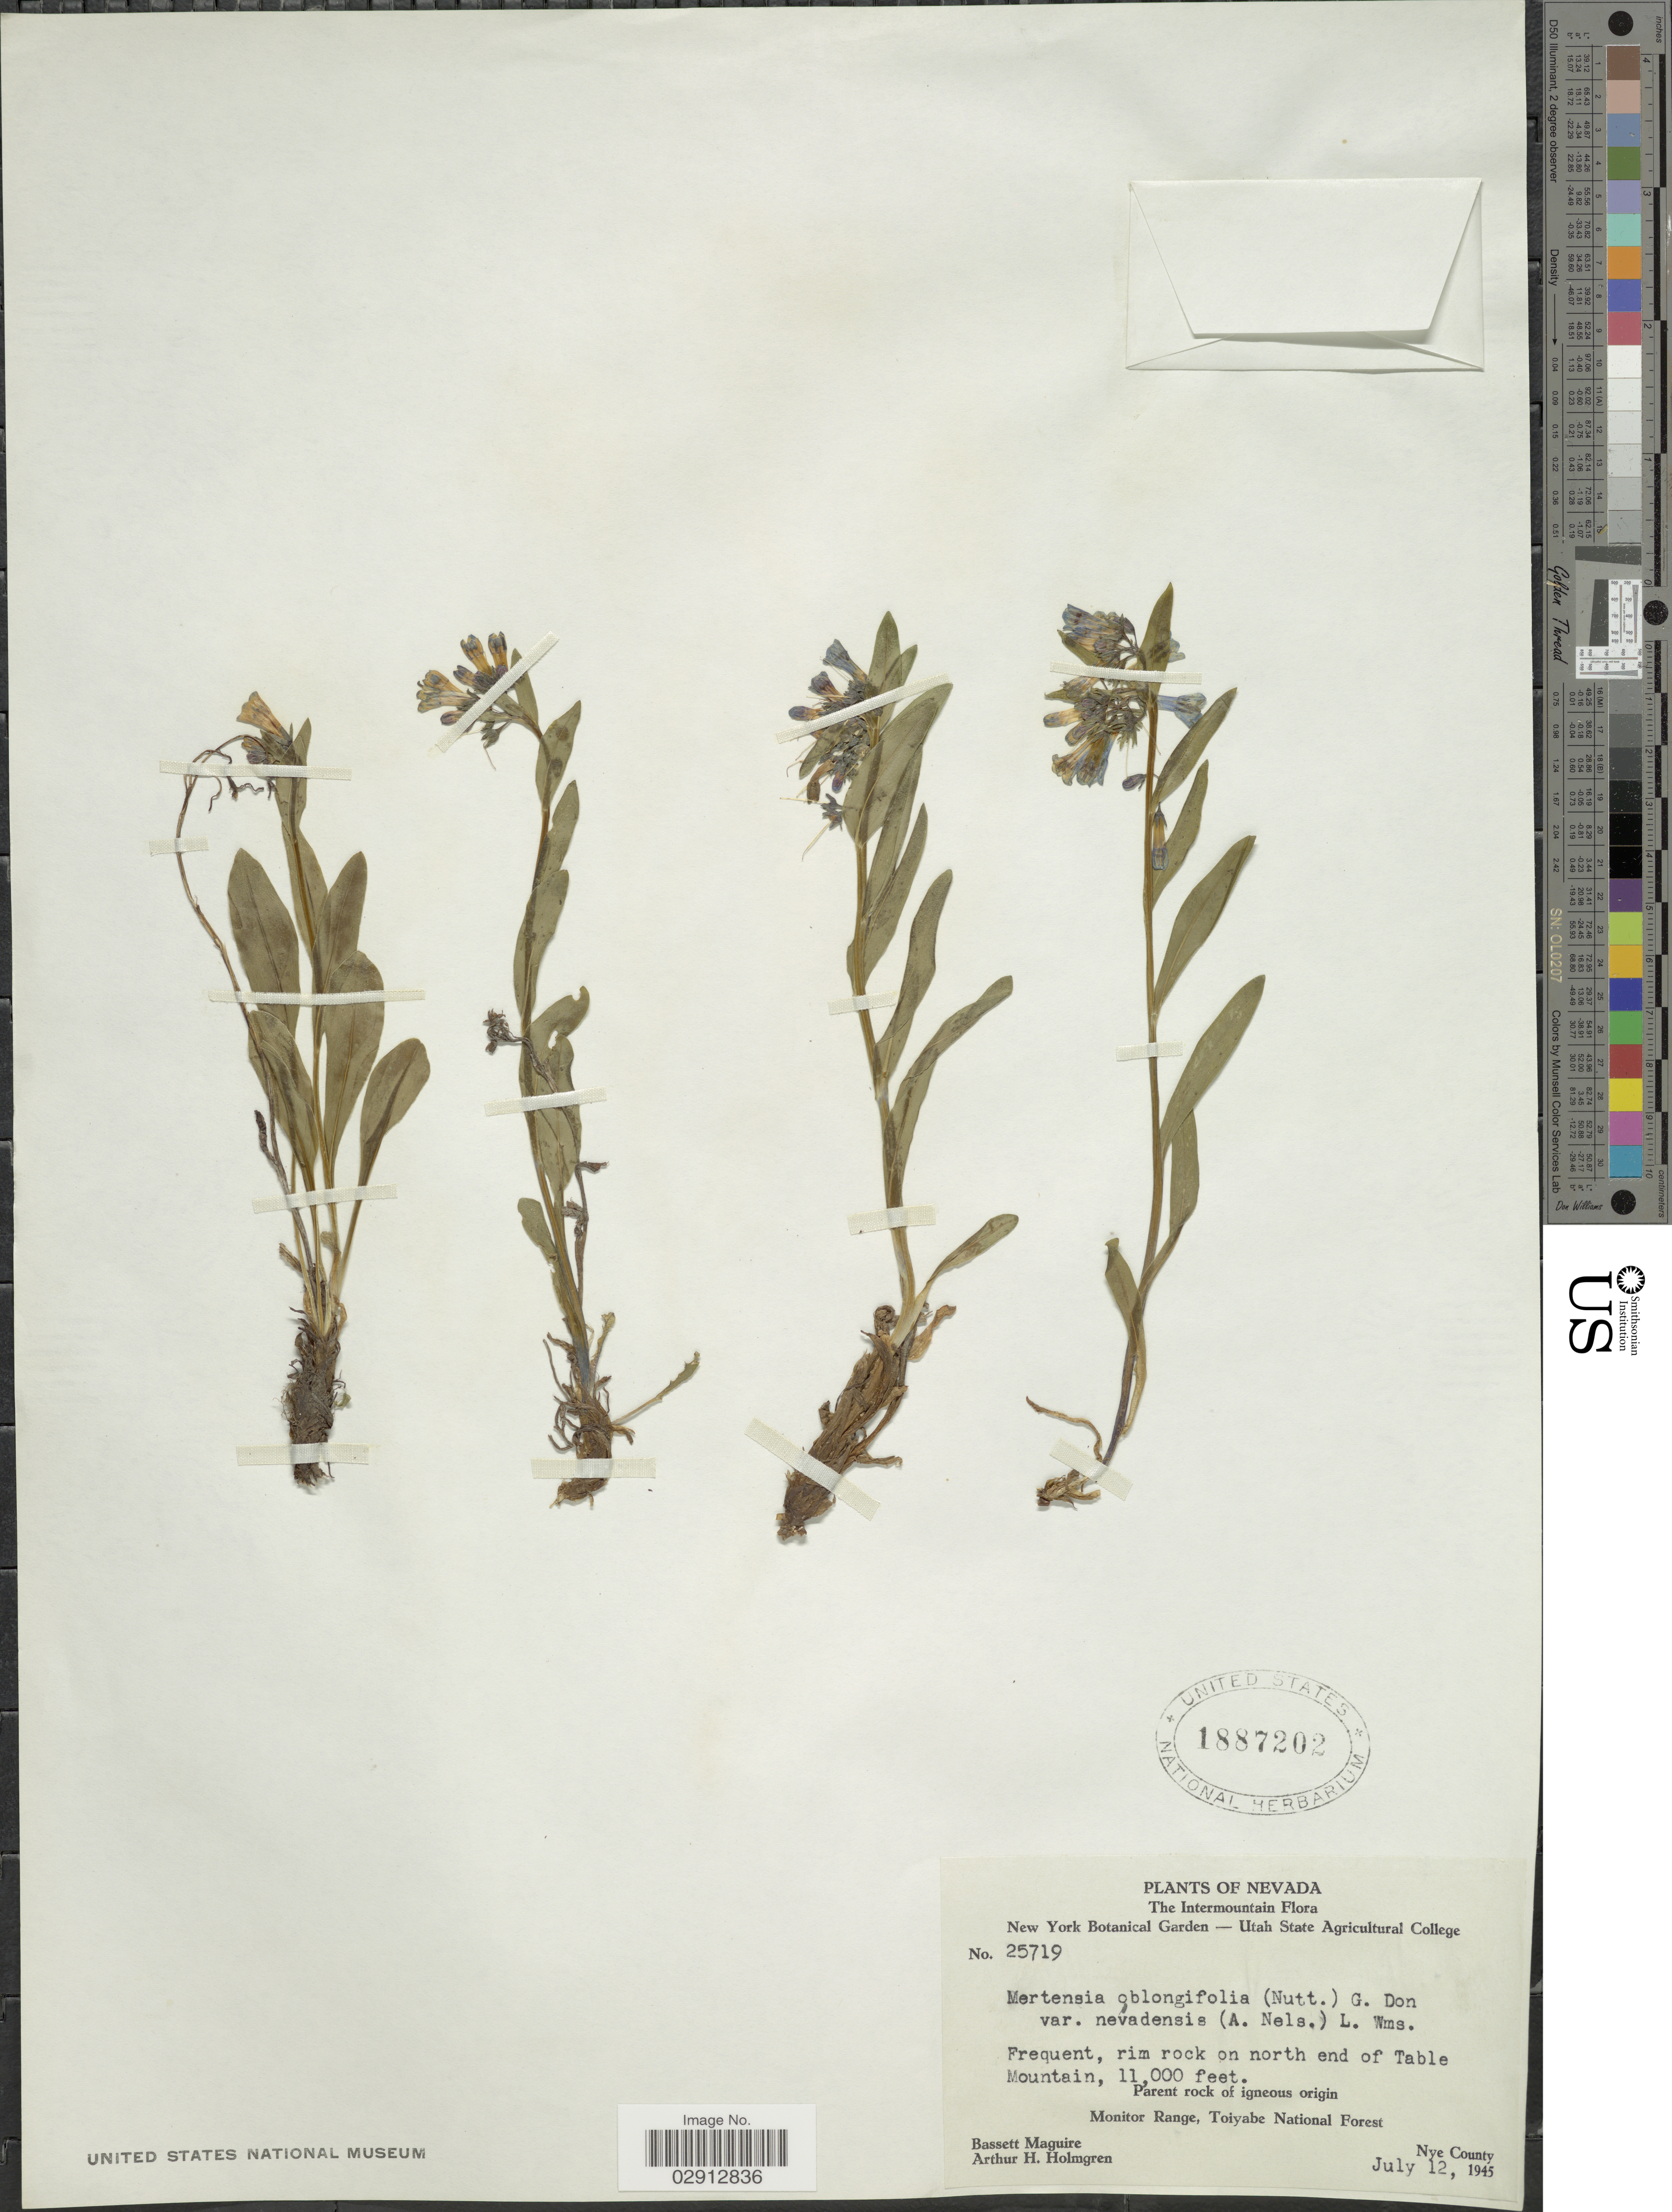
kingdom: Plantae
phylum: Tracheophyta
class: Magnoliopsida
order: Boraginales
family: Boraginaceae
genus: Mertensia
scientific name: Mertensia oblongifolia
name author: (Nutt.) G. Don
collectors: B. Maguire & A. H. Holmgren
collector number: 25719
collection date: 1945-07-12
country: United States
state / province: Nevada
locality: Intermountain. Rim rock on north end of Table Mountain. Monitor Range, Toiyabe National Forest. Nye County.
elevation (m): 3353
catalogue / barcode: US 1887202